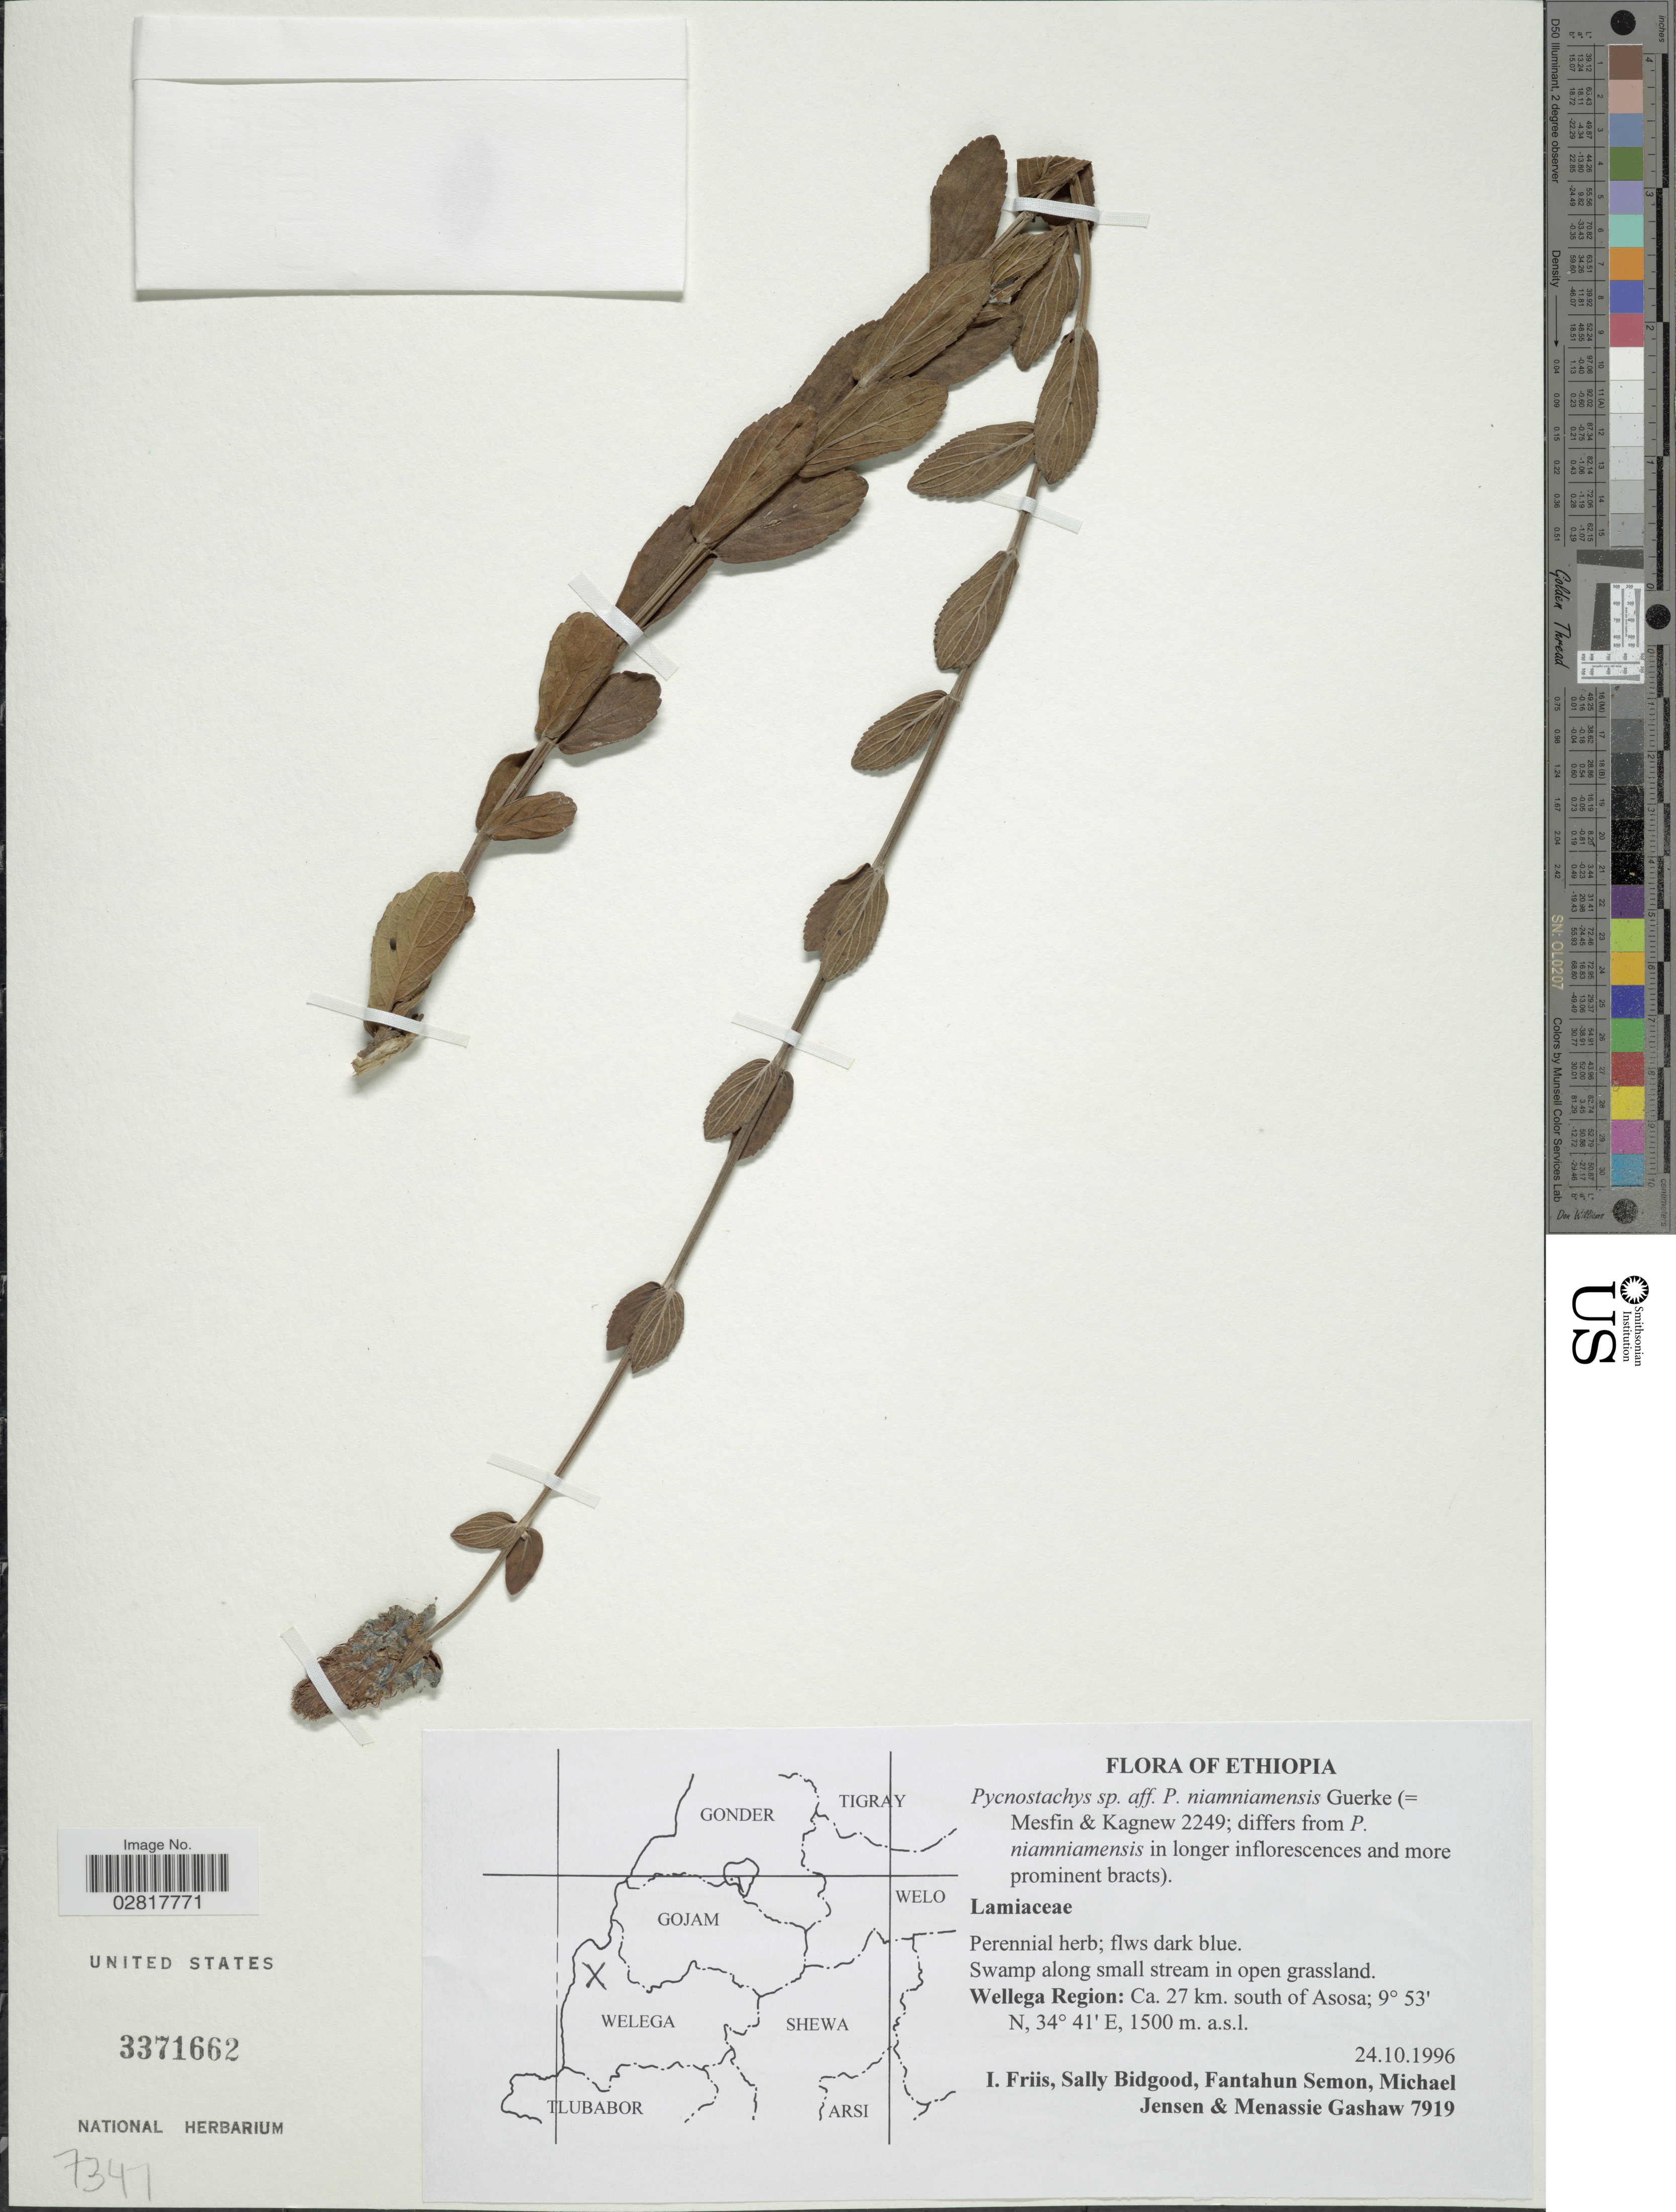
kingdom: Plantae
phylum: Tracheophyta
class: Magnoliopsida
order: Lamiales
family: Lamiaceae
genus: Pycnostachys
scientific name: Pycnostachys niamniamensis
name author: Gürke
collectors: I. Friis, S. Bidgood, F. Semon, M. Jensen & M. Gashaw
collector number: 7919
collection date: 1996-10-24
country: Ethiopia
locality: Wellega Region: Ca. 27 km. south of Asosa.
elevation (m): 1500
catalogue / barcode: US 3371662